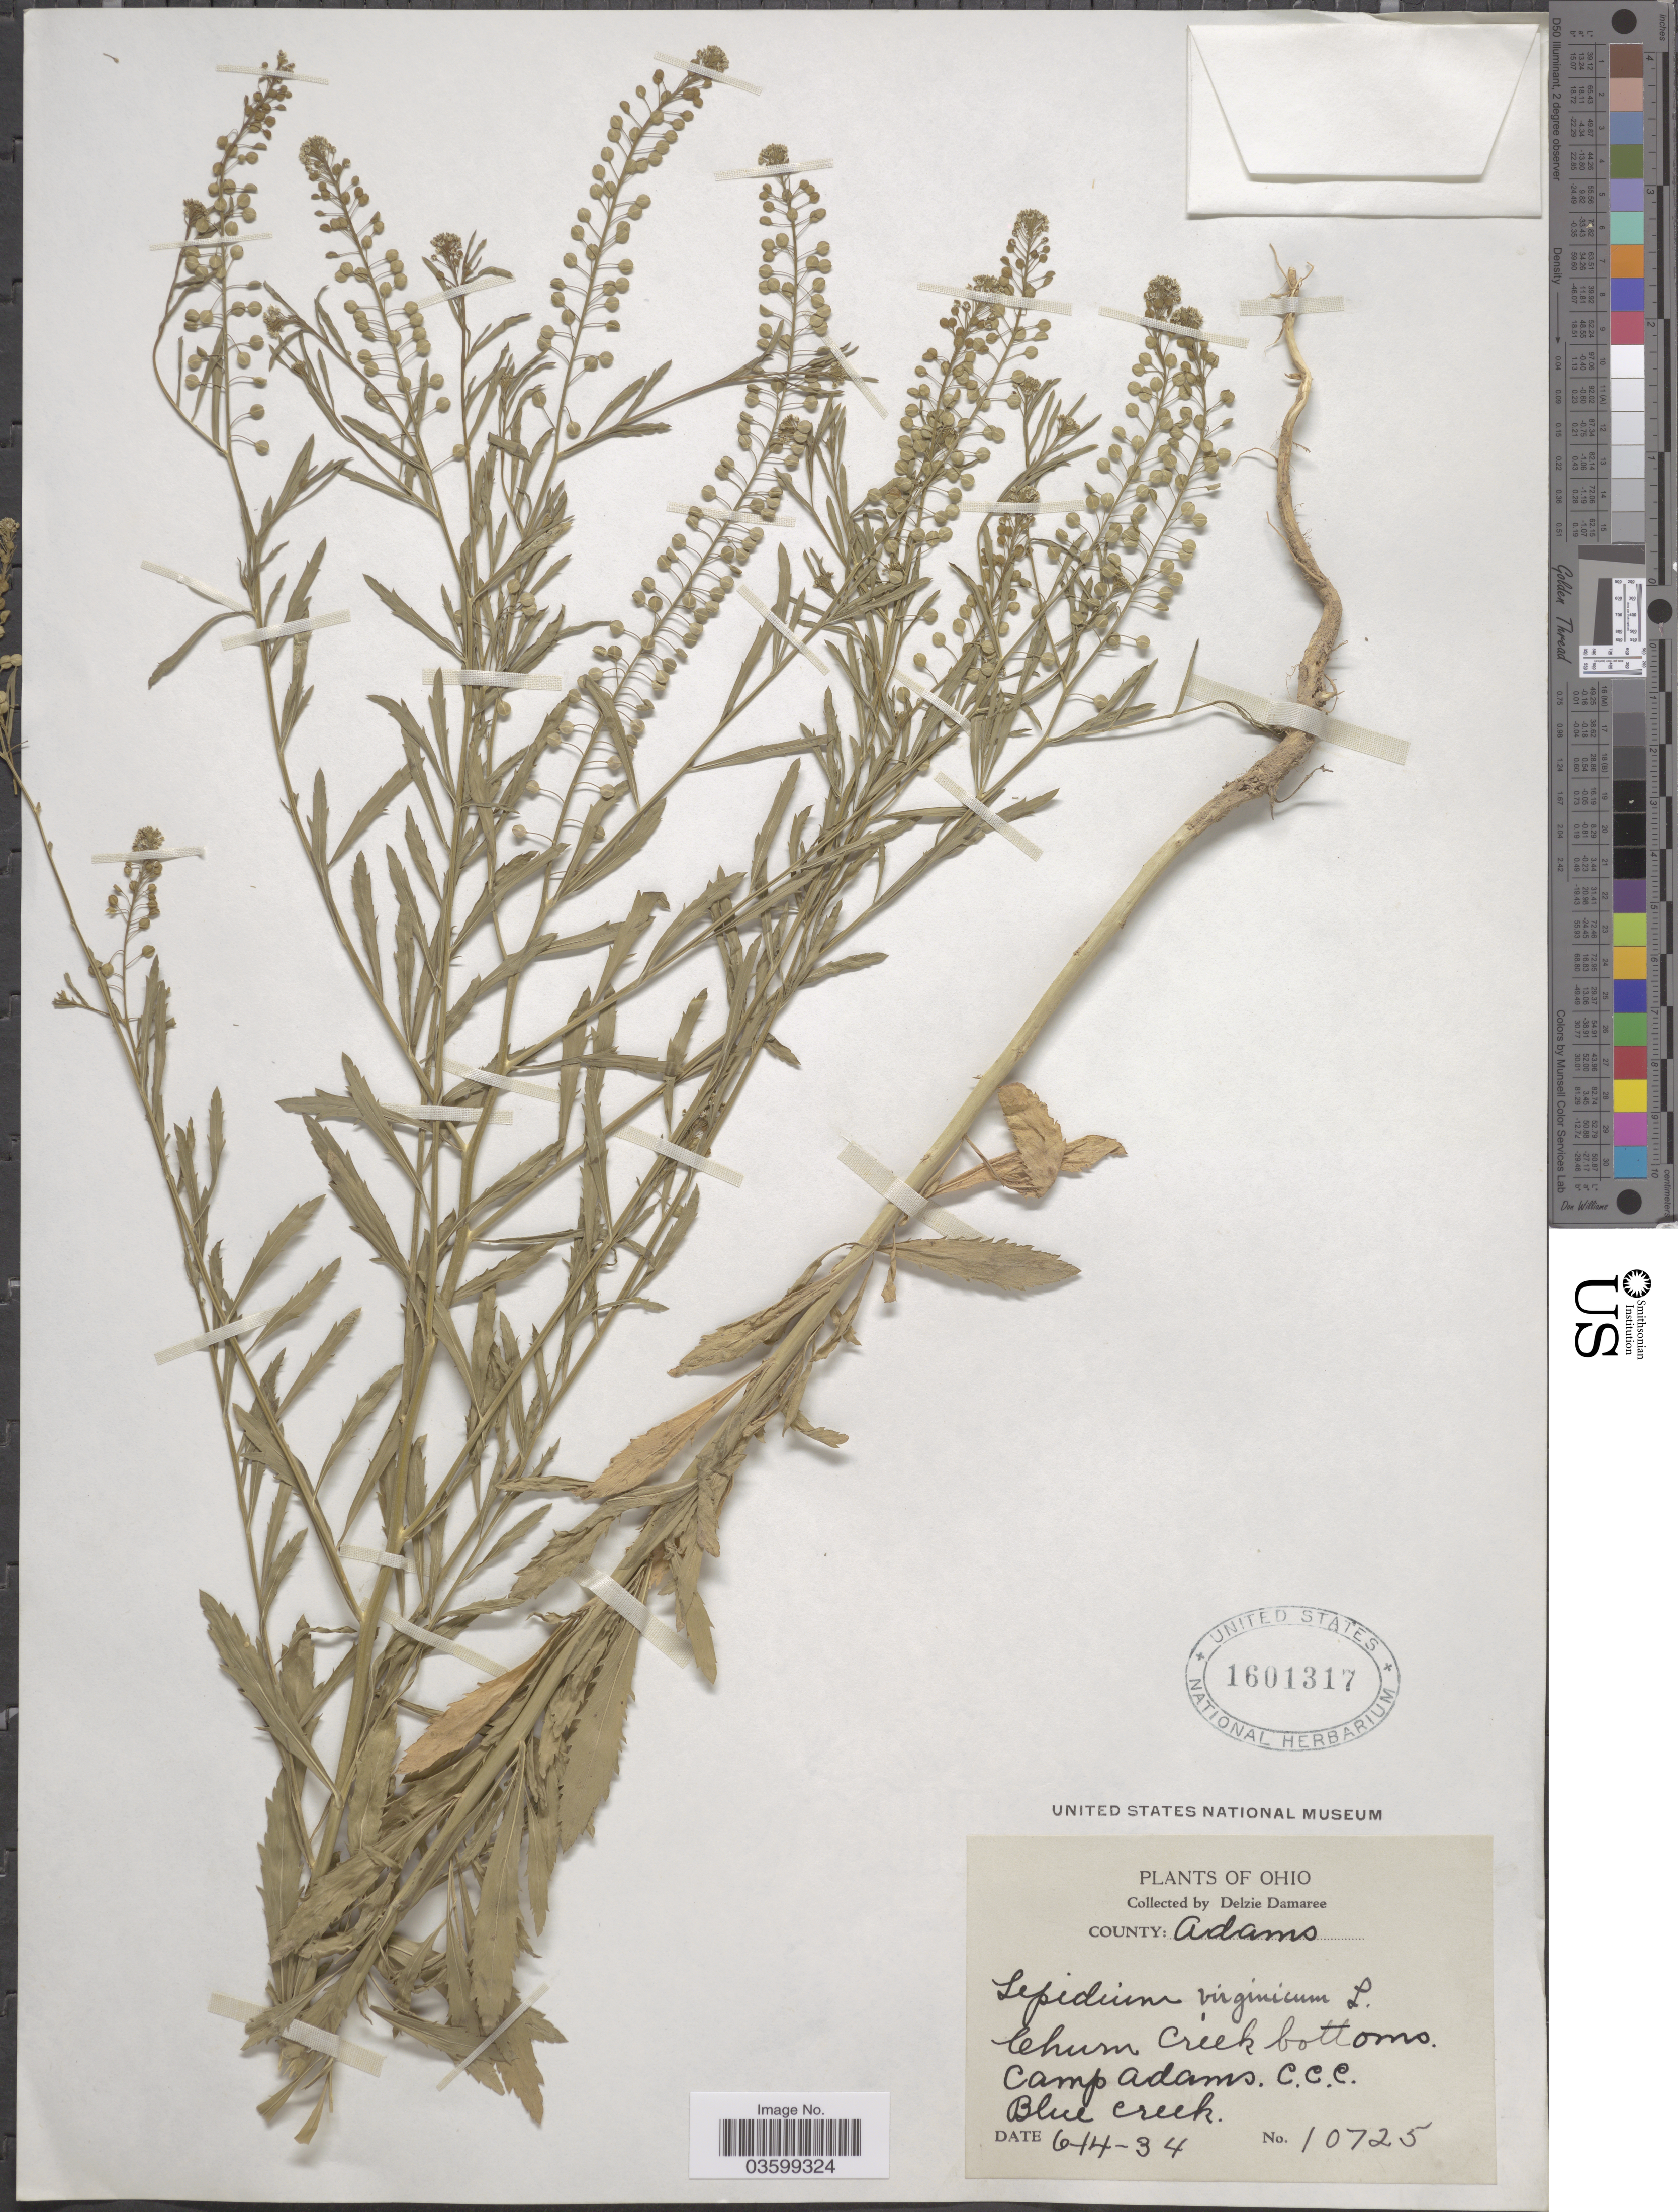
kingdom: Plantae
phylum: Tracheophyta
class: Magnoliopsida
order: Brassicales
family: Brassicaceae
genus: Lepidium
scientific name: Lepidium virginicum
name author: L.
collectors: D. Damaree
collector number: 10725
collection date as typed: Transcribed d/m/y: 14/6/34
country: United States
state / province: Ohio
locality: County Adams. Chum Creek bottoms. Camp Adams. C.C.C. Blue creek.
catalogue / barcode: US 1601317